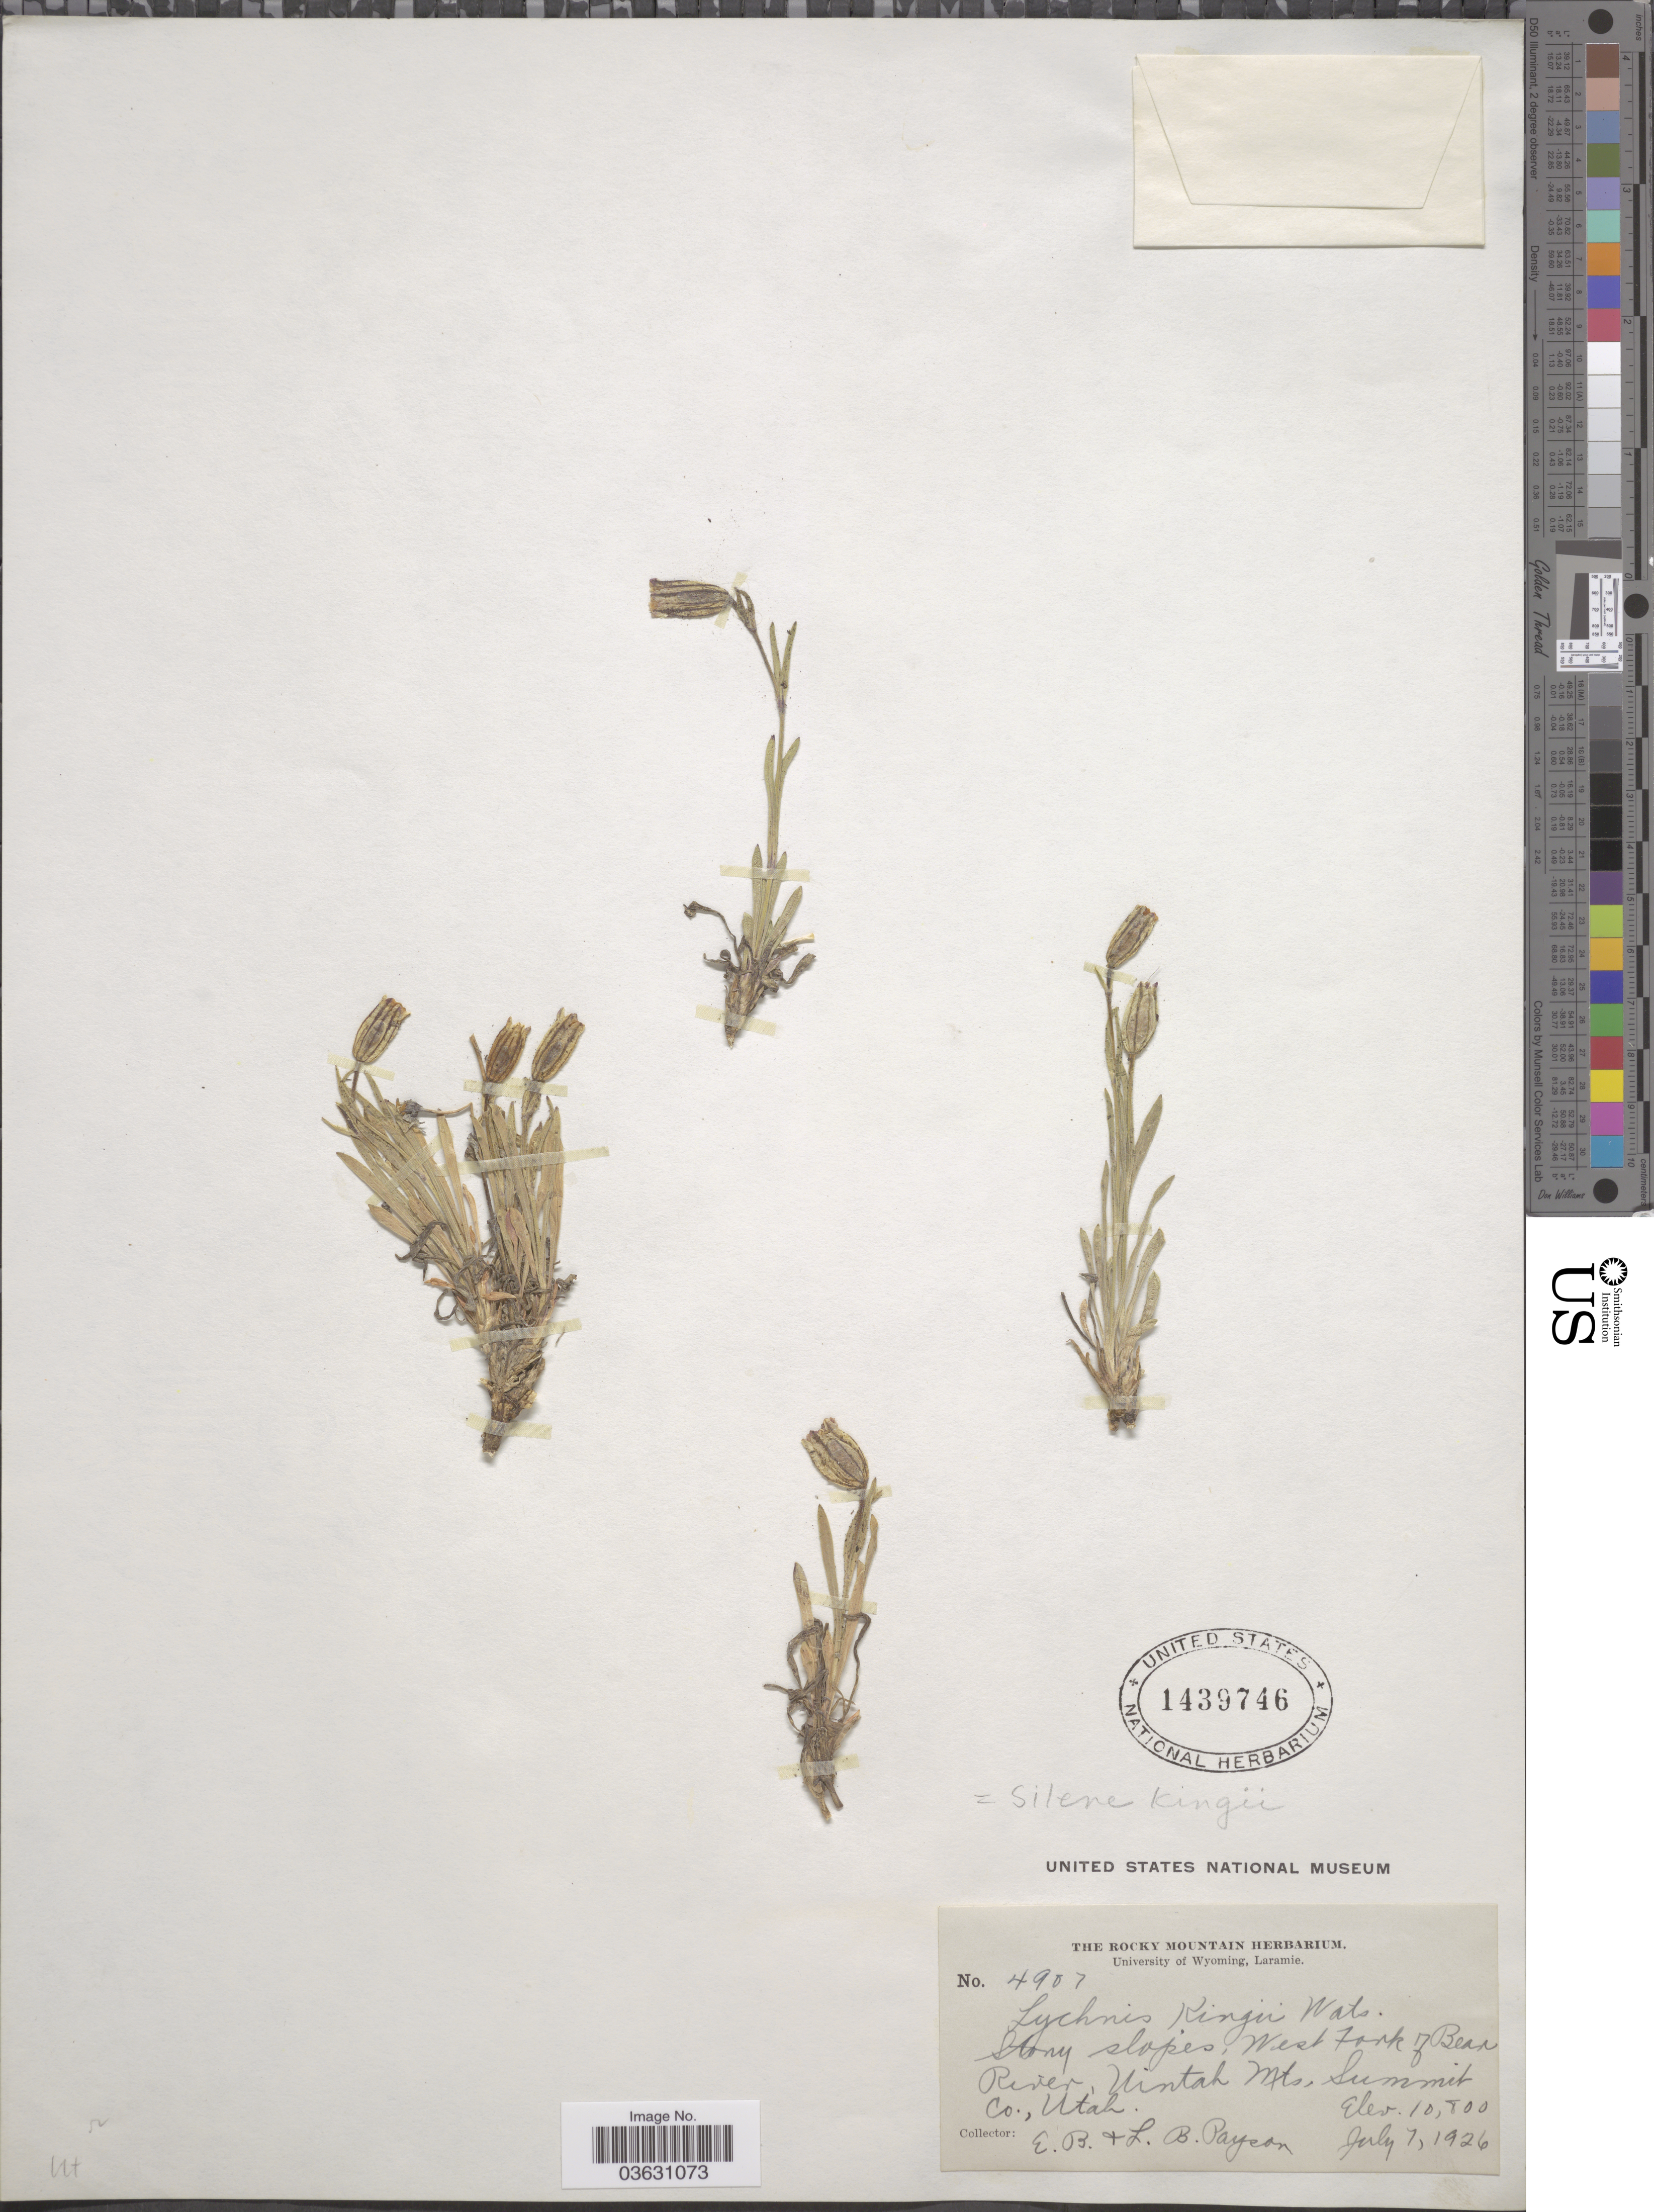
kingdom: Plantae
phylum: Tracheophyta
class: Magnoliopsida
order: Caryophyllales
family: Caryophyllaceae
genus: Silene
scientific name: Silene kingii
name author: (S. Watson) Bocquet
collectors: E. B. Payson & L. Payson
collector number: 4907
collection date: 1926-07-07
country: United States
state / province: Utah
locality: Stony slopes, West Fork of Bear River, Uintah Mts, Summit Co.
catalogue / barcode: US 1439746